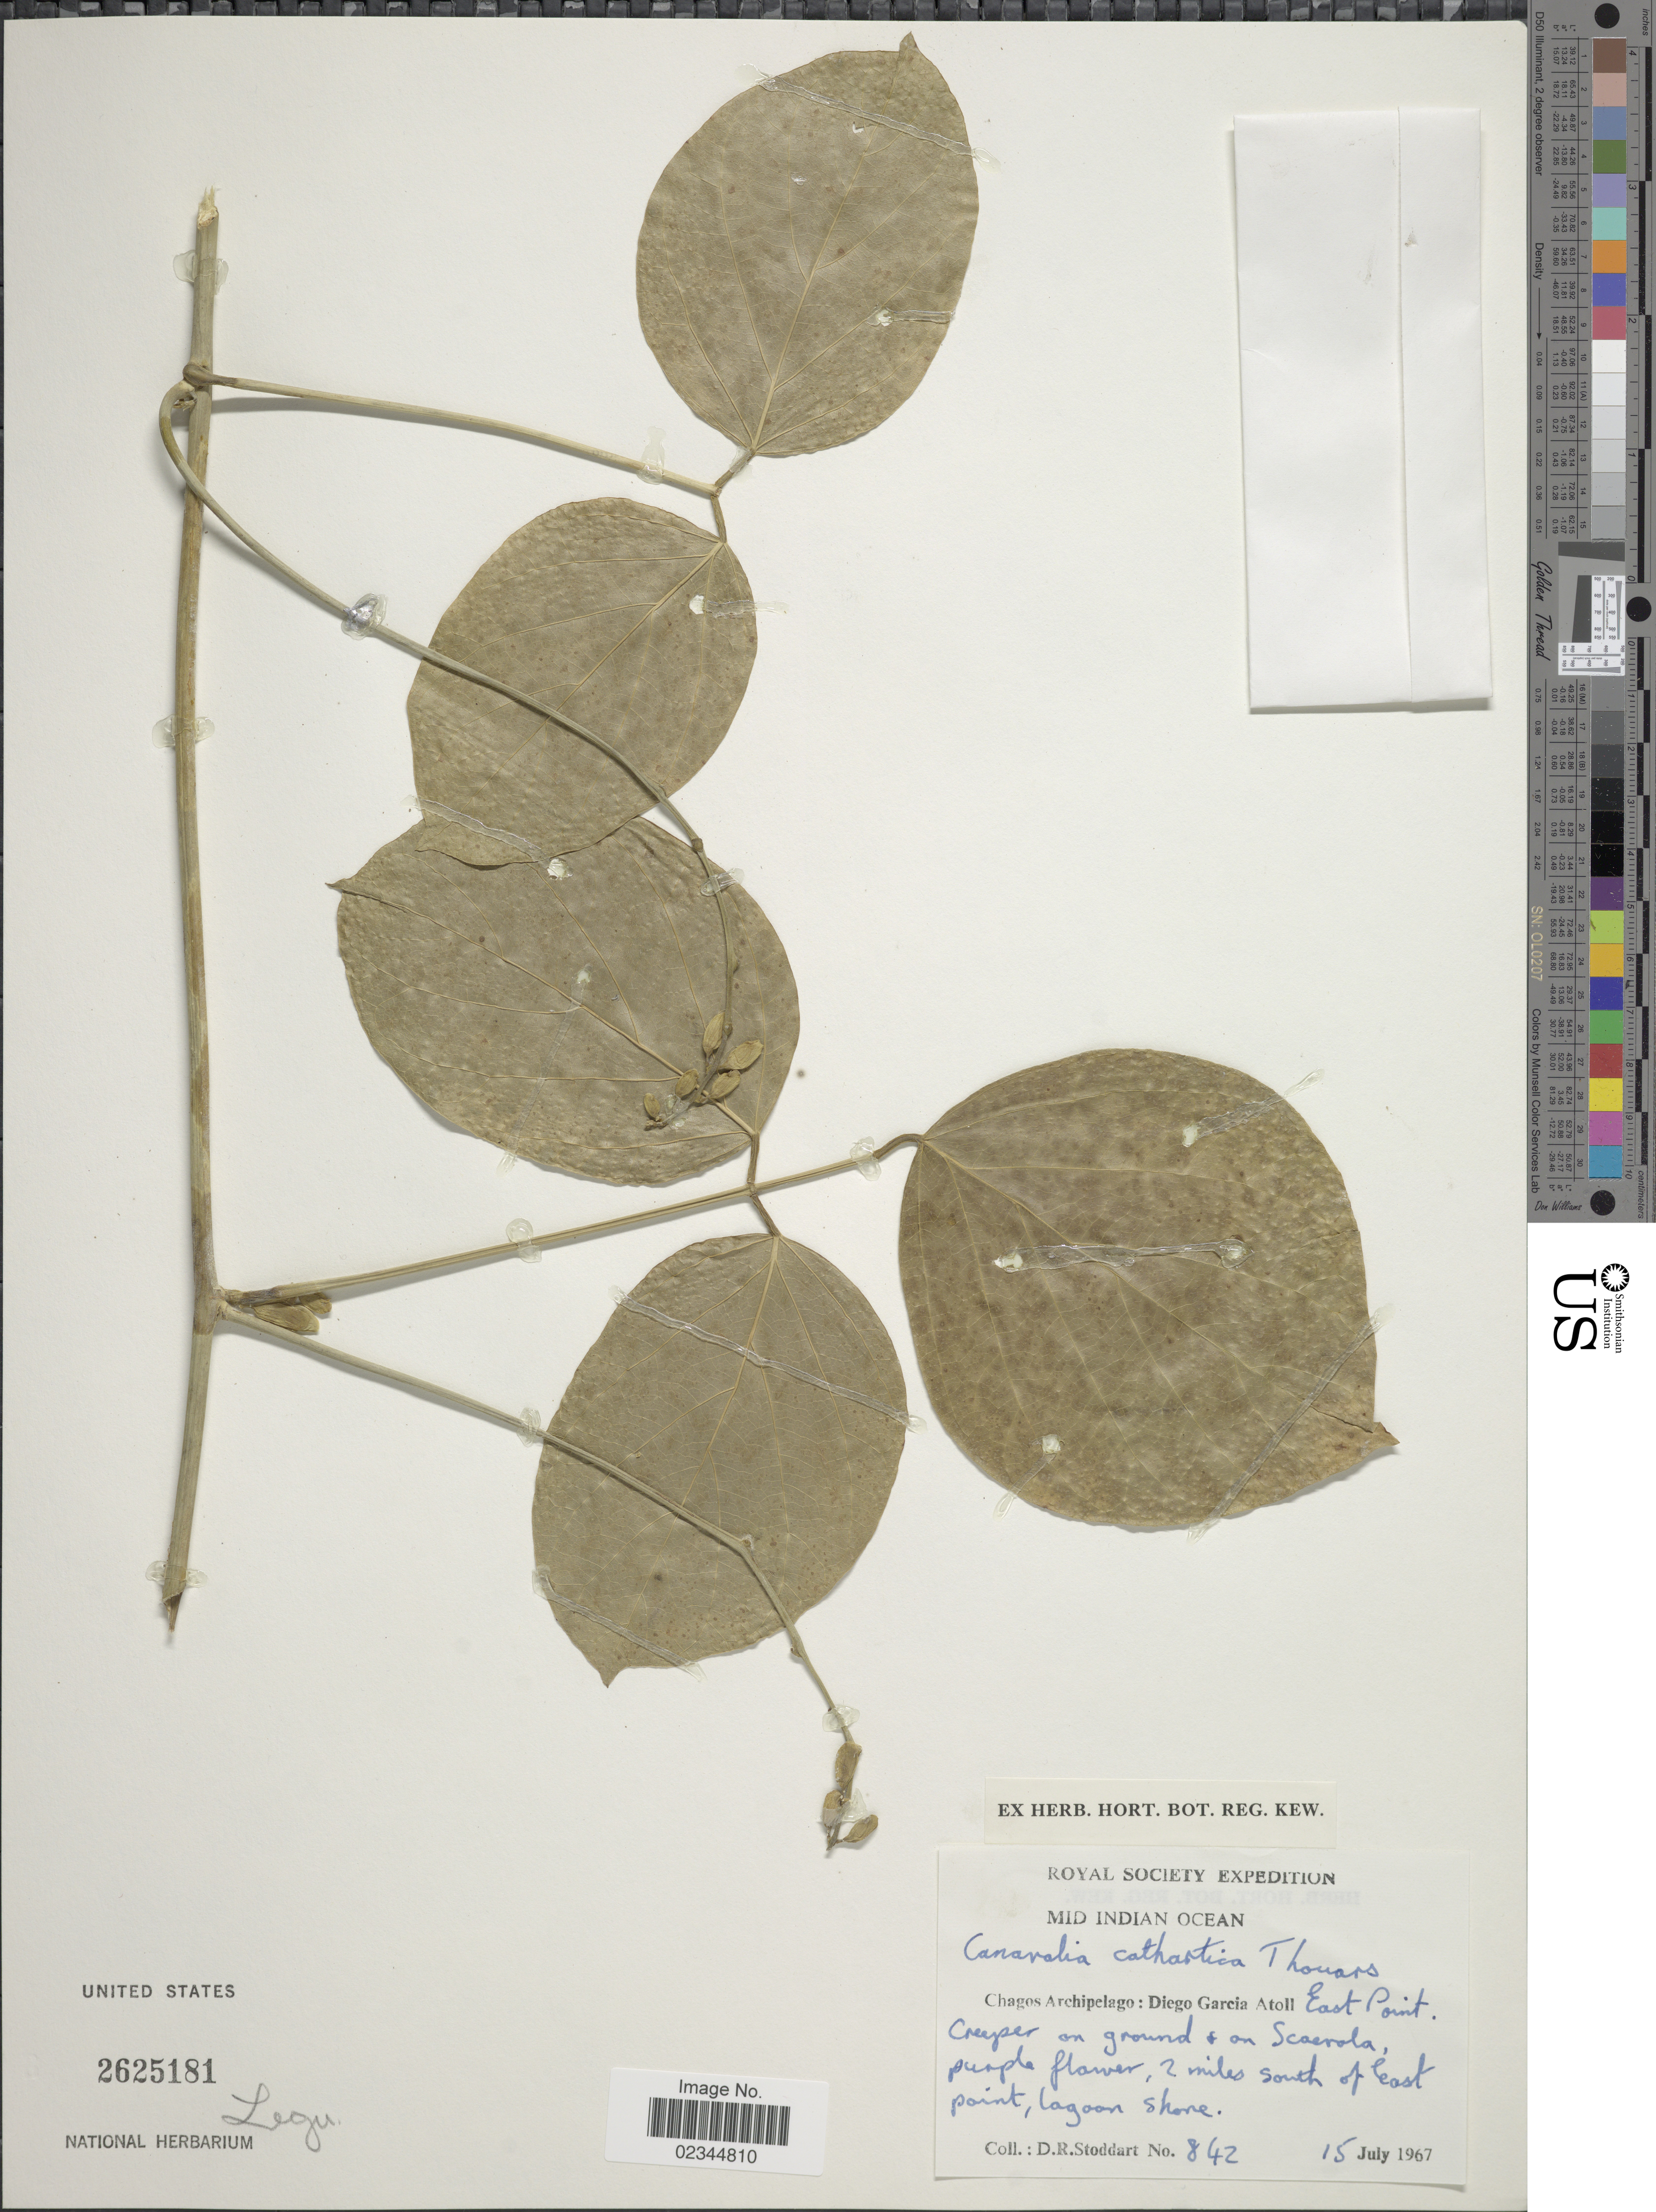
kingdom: Plantae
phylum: Tracheophyta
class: Magnoliopsida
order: Fabales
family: Fabaceae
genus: Canavalia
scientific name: Canavalia cathartica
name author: Thouars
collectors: D. R. Stoddart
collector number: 842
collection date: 1967-07-15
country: British Indian Ocean Territory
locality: Royal Society. Mid Indian Ocean. Chagos Archipelago: Diego Garcia Atoll, East Point, 2 miles south of East Point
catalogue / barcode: US 2625181